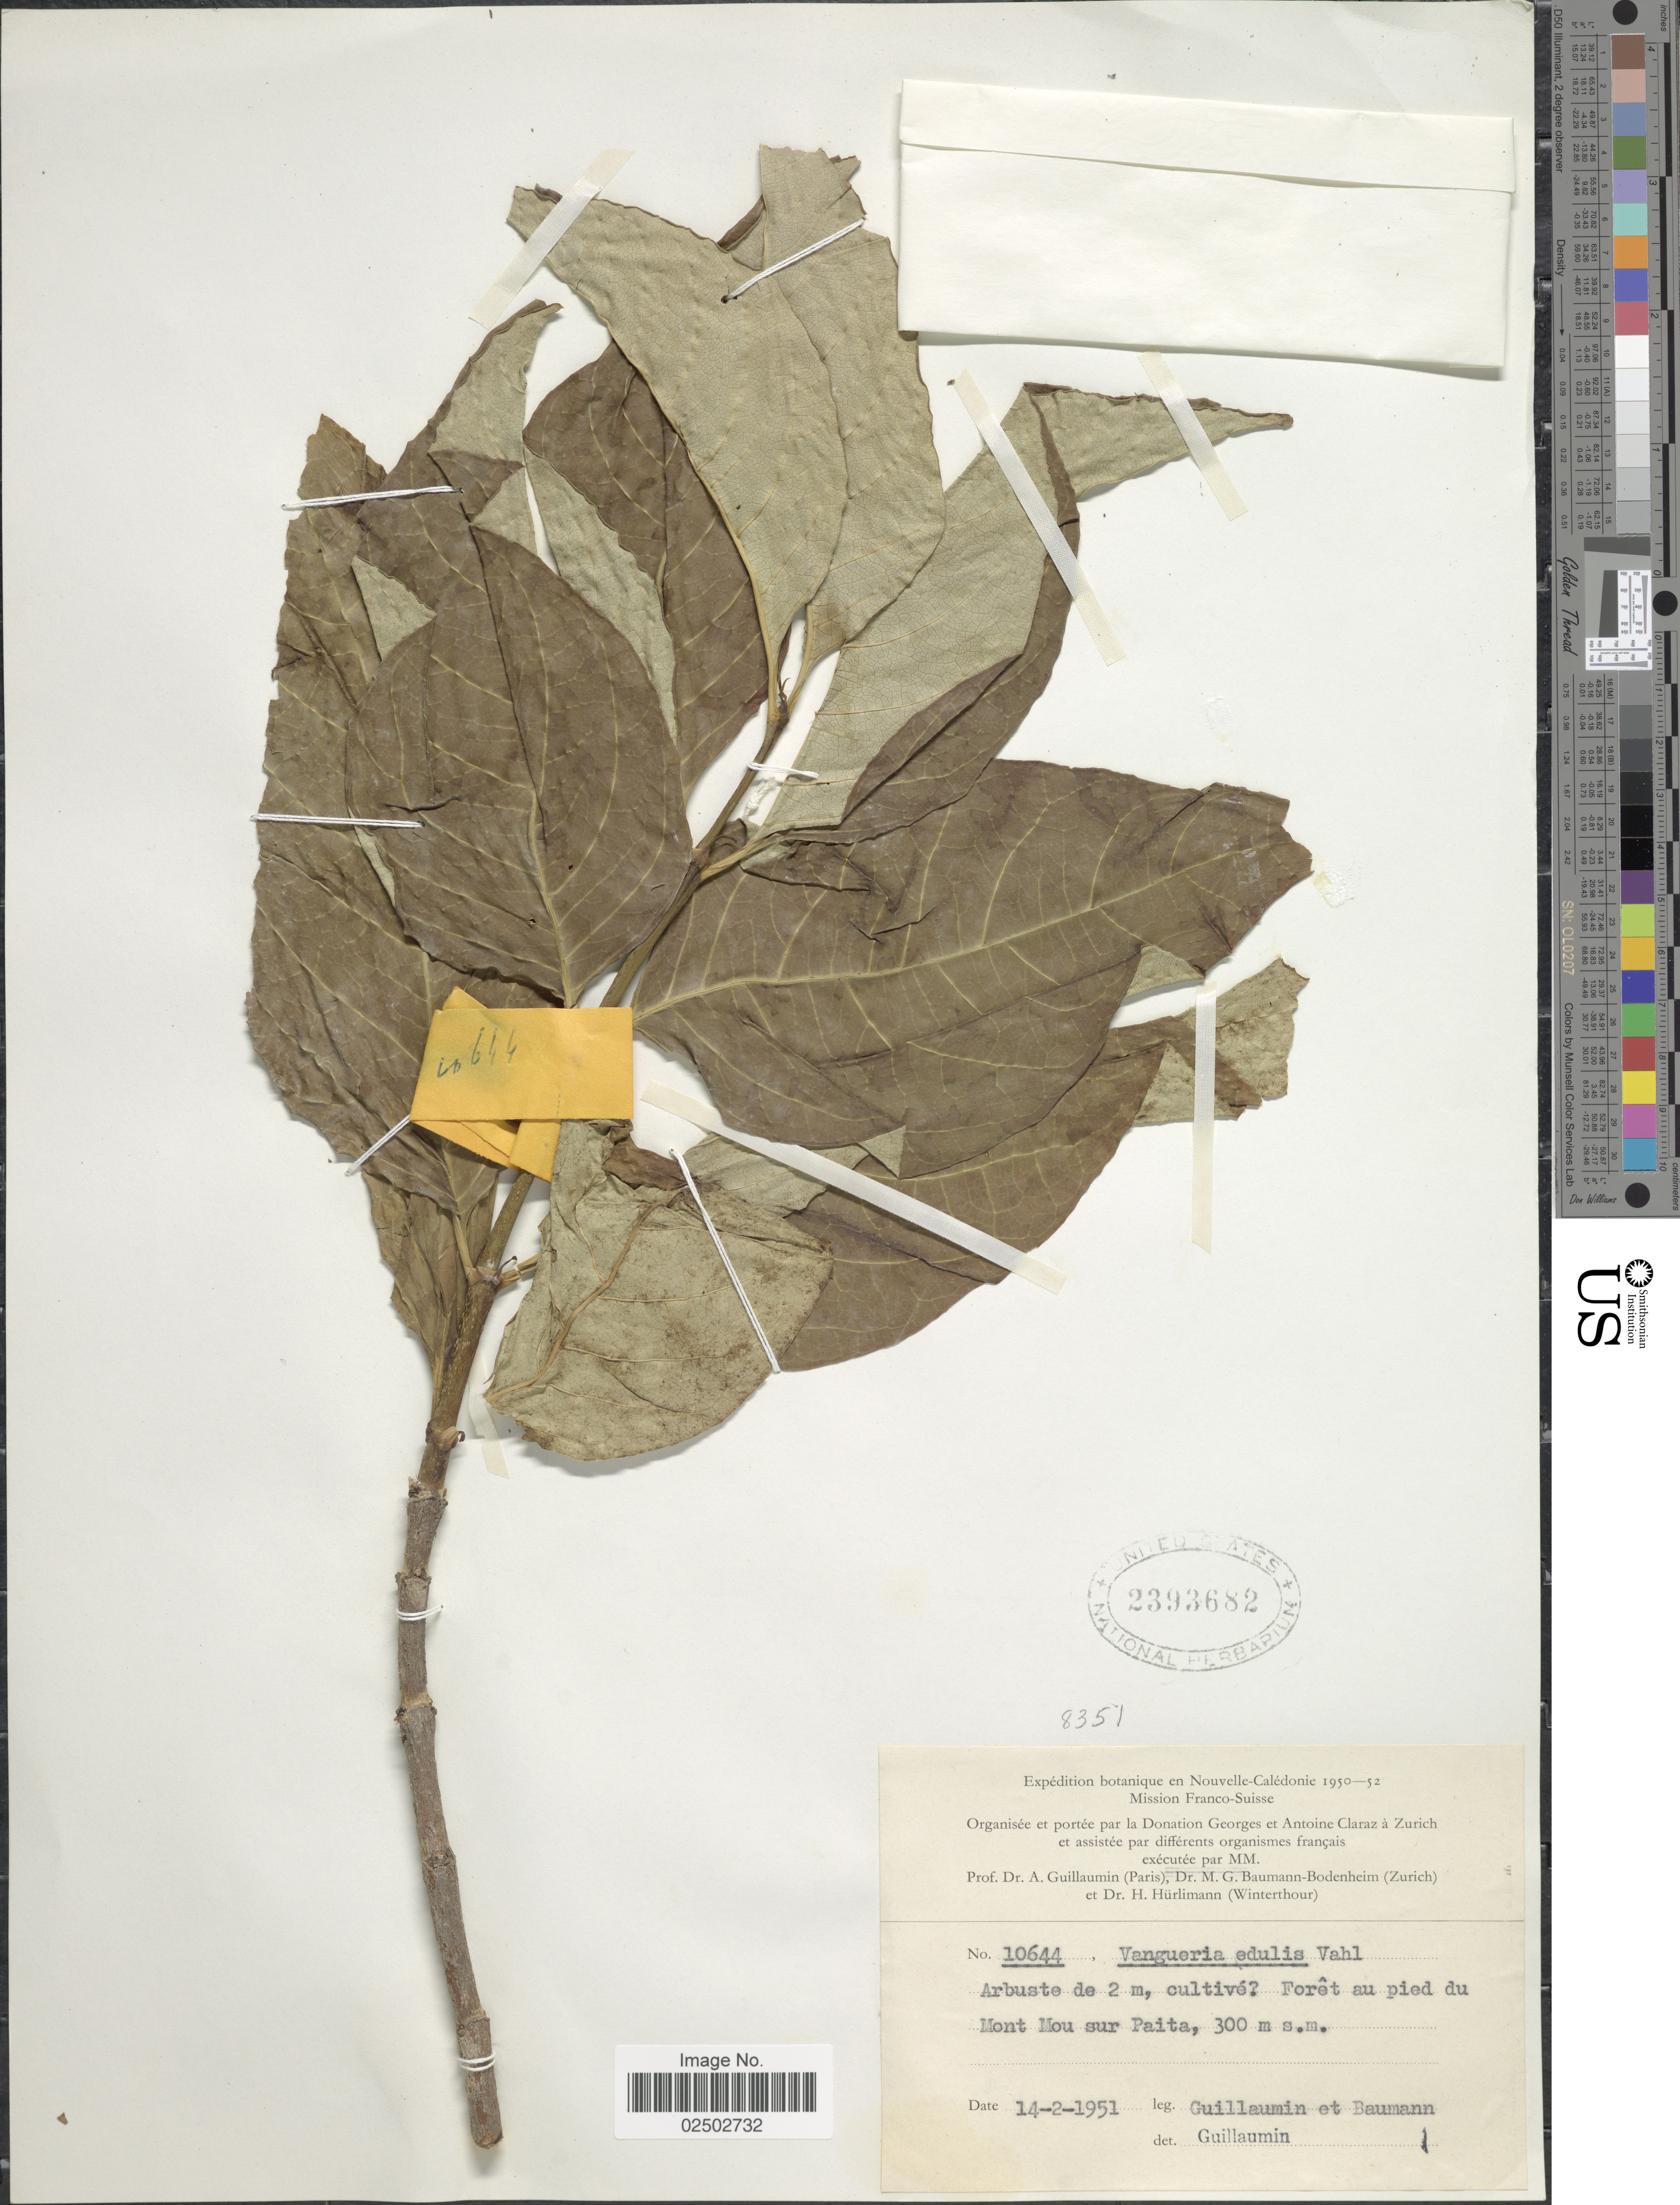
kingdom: Plantae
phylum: Tracheophyta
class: Magnoliopsida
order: Gentianales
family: Rubiaceae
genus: Vangueria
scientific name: Vangueria edulis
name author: Vahl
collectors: A. Guillaumin & M. G. Baumann-Bodenheim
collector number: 10644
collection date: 1951-02-14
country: New Caledonia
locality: Foret au pied du Mont Mou sur Paita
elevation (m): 300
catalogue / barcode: US 2393682